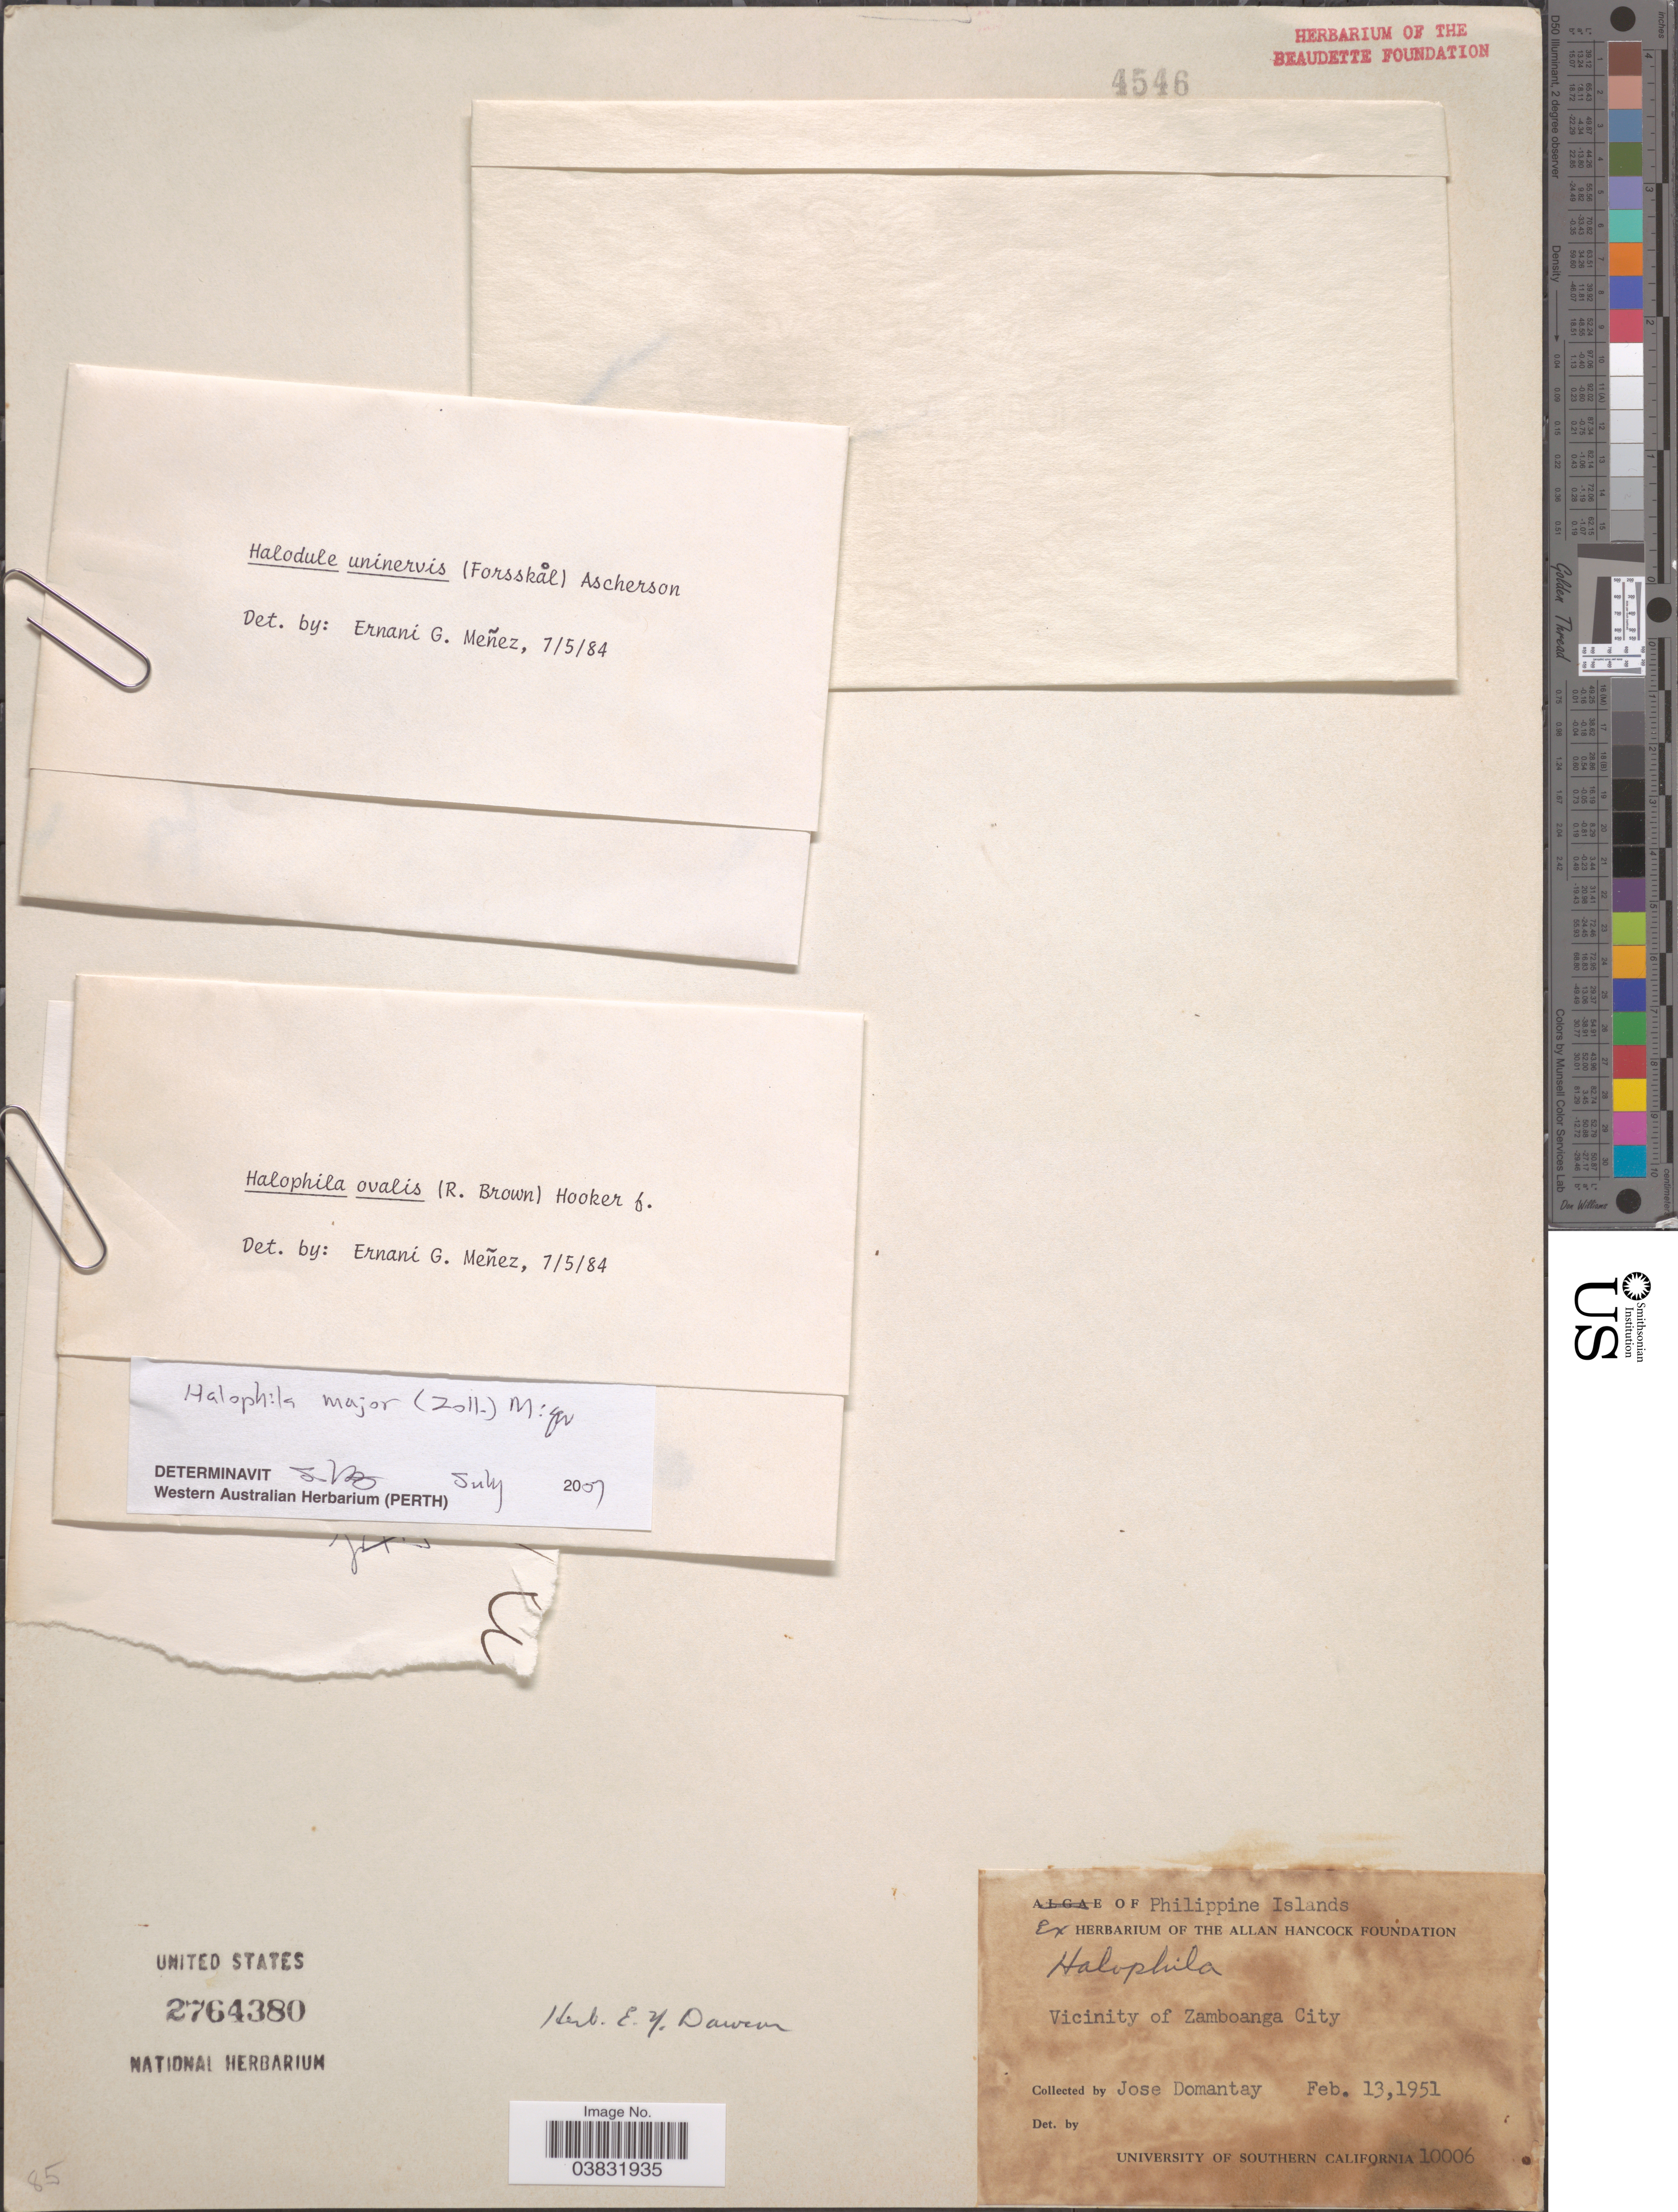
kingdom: Plantae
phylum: Tracheophyta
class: Liliopsida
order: Alismatales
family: Hydrocharitaceae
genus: Halophila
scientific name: Halophila major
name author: (Zoll.) Miq.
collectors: J. Domantay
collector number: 10006?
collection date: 1951-02-13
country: Philippines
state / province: Zamboanga Peninsula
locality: Philippine Islands. Vicinity of Zamboanga City.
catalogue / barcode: US 2764380